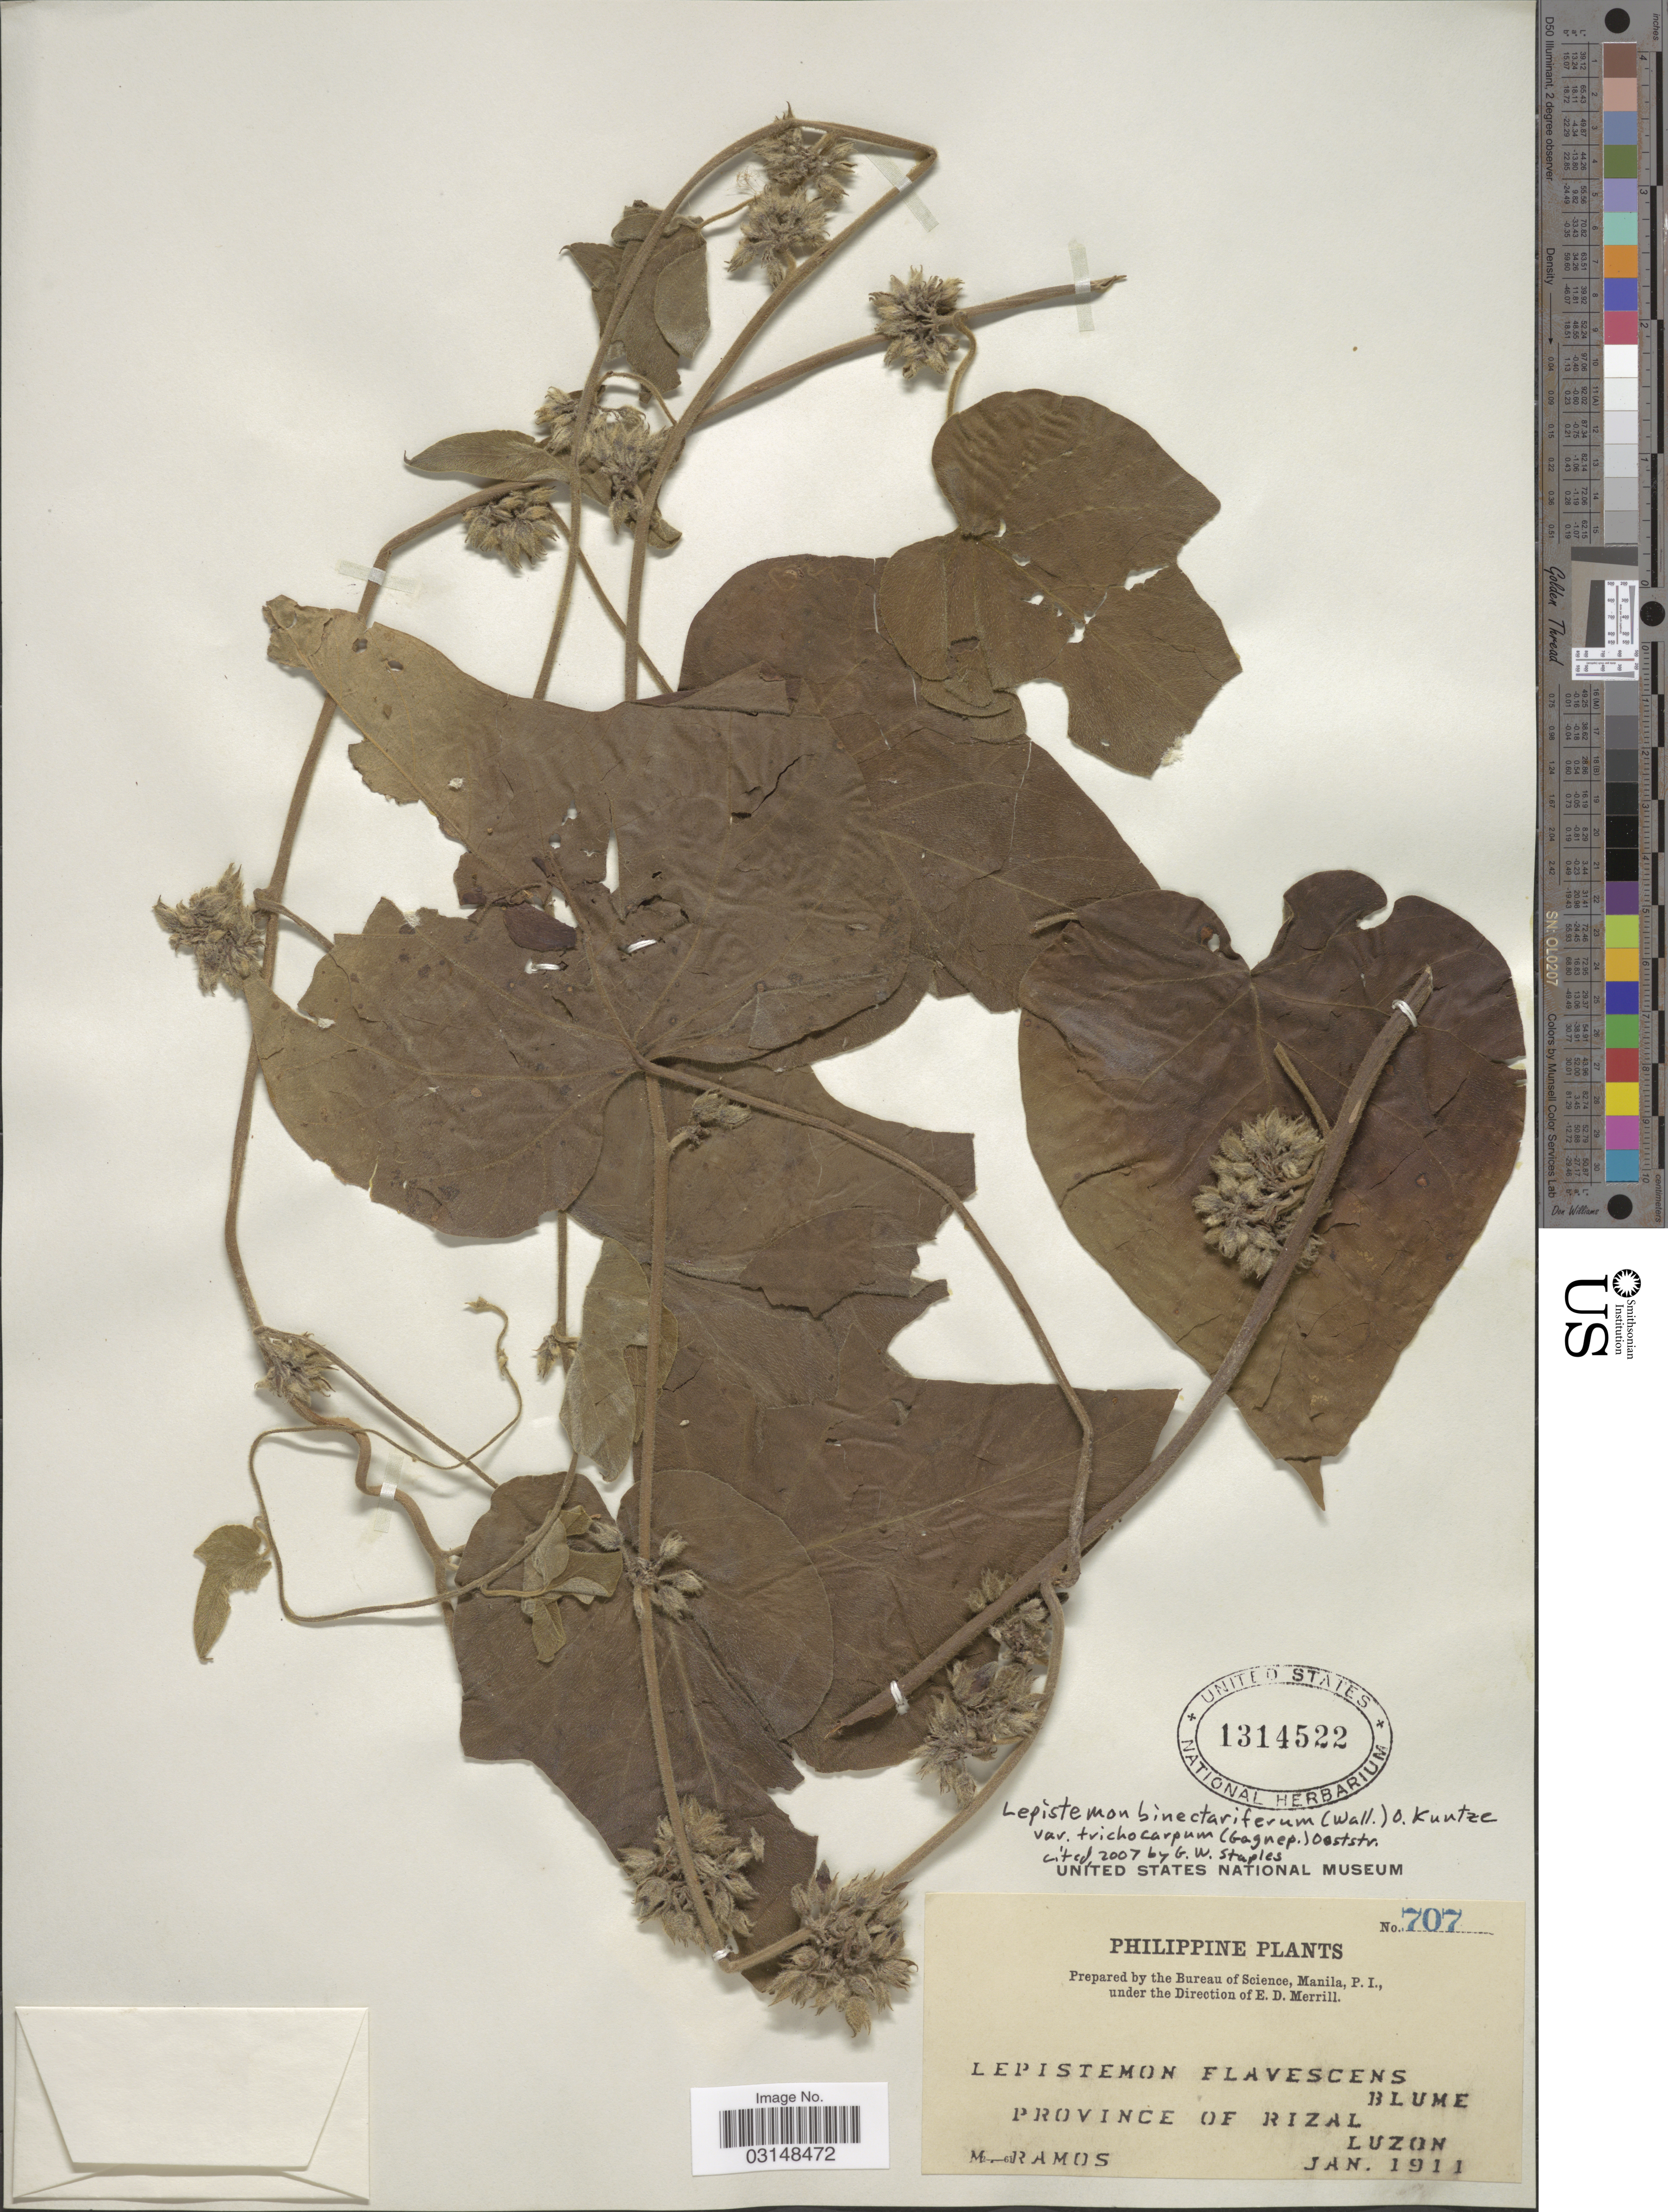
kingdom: Plantae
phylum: Tracheophyta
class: Magnoliopsida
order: Solanales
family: Convolvulaceae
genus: Lepistemon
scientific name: Lepistemon binectarifer var. trichocarpus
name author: (Gagnep.) Ooststr.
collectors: M. Ramos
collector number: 707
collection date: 1911-01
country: Philippines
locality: Province of Rizal, Luzon.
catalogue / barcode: US 1314522